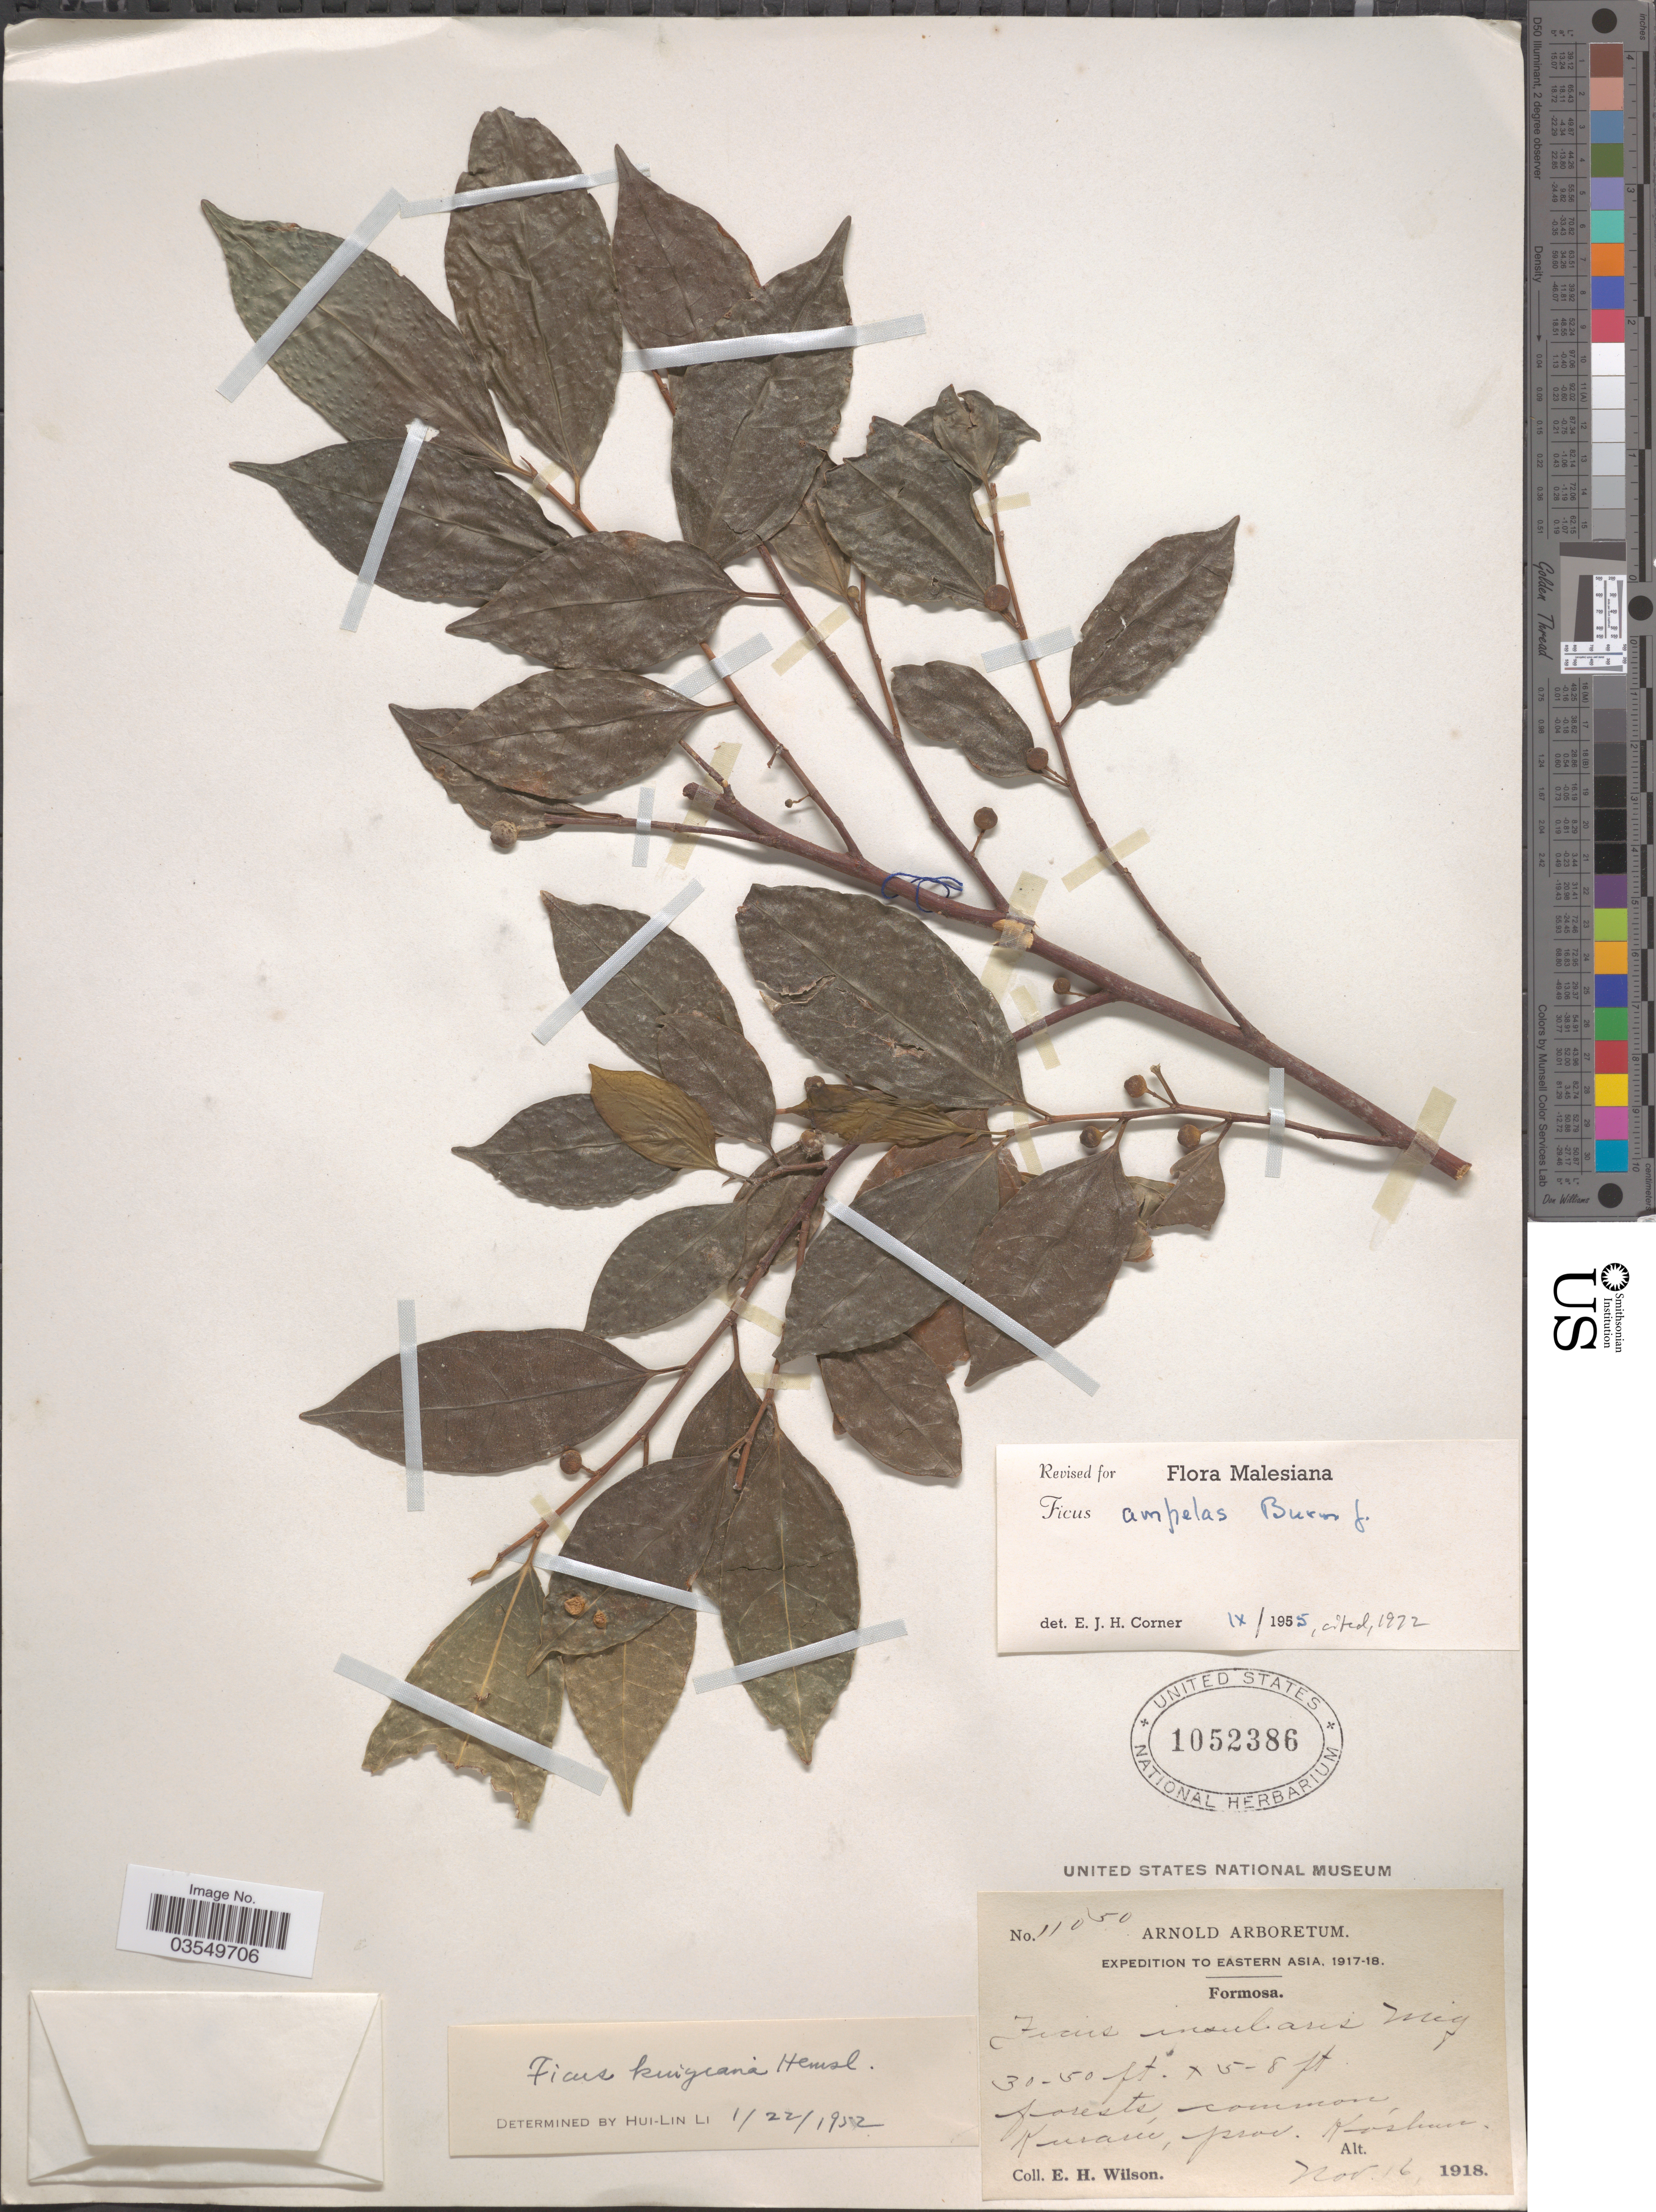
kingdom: Plantae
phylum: Tracheophyta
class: Magnoliopsida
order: Rosales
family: Moraceae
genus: Ficus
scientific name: Ficus ampelos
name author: Burm. f.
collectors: E. Wilson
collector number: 11050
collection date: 1918-11-16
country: Taiwan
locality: Eastern Asia. Formosa. Kurarú, prov. Kóshur.*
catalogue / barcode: US 1052386